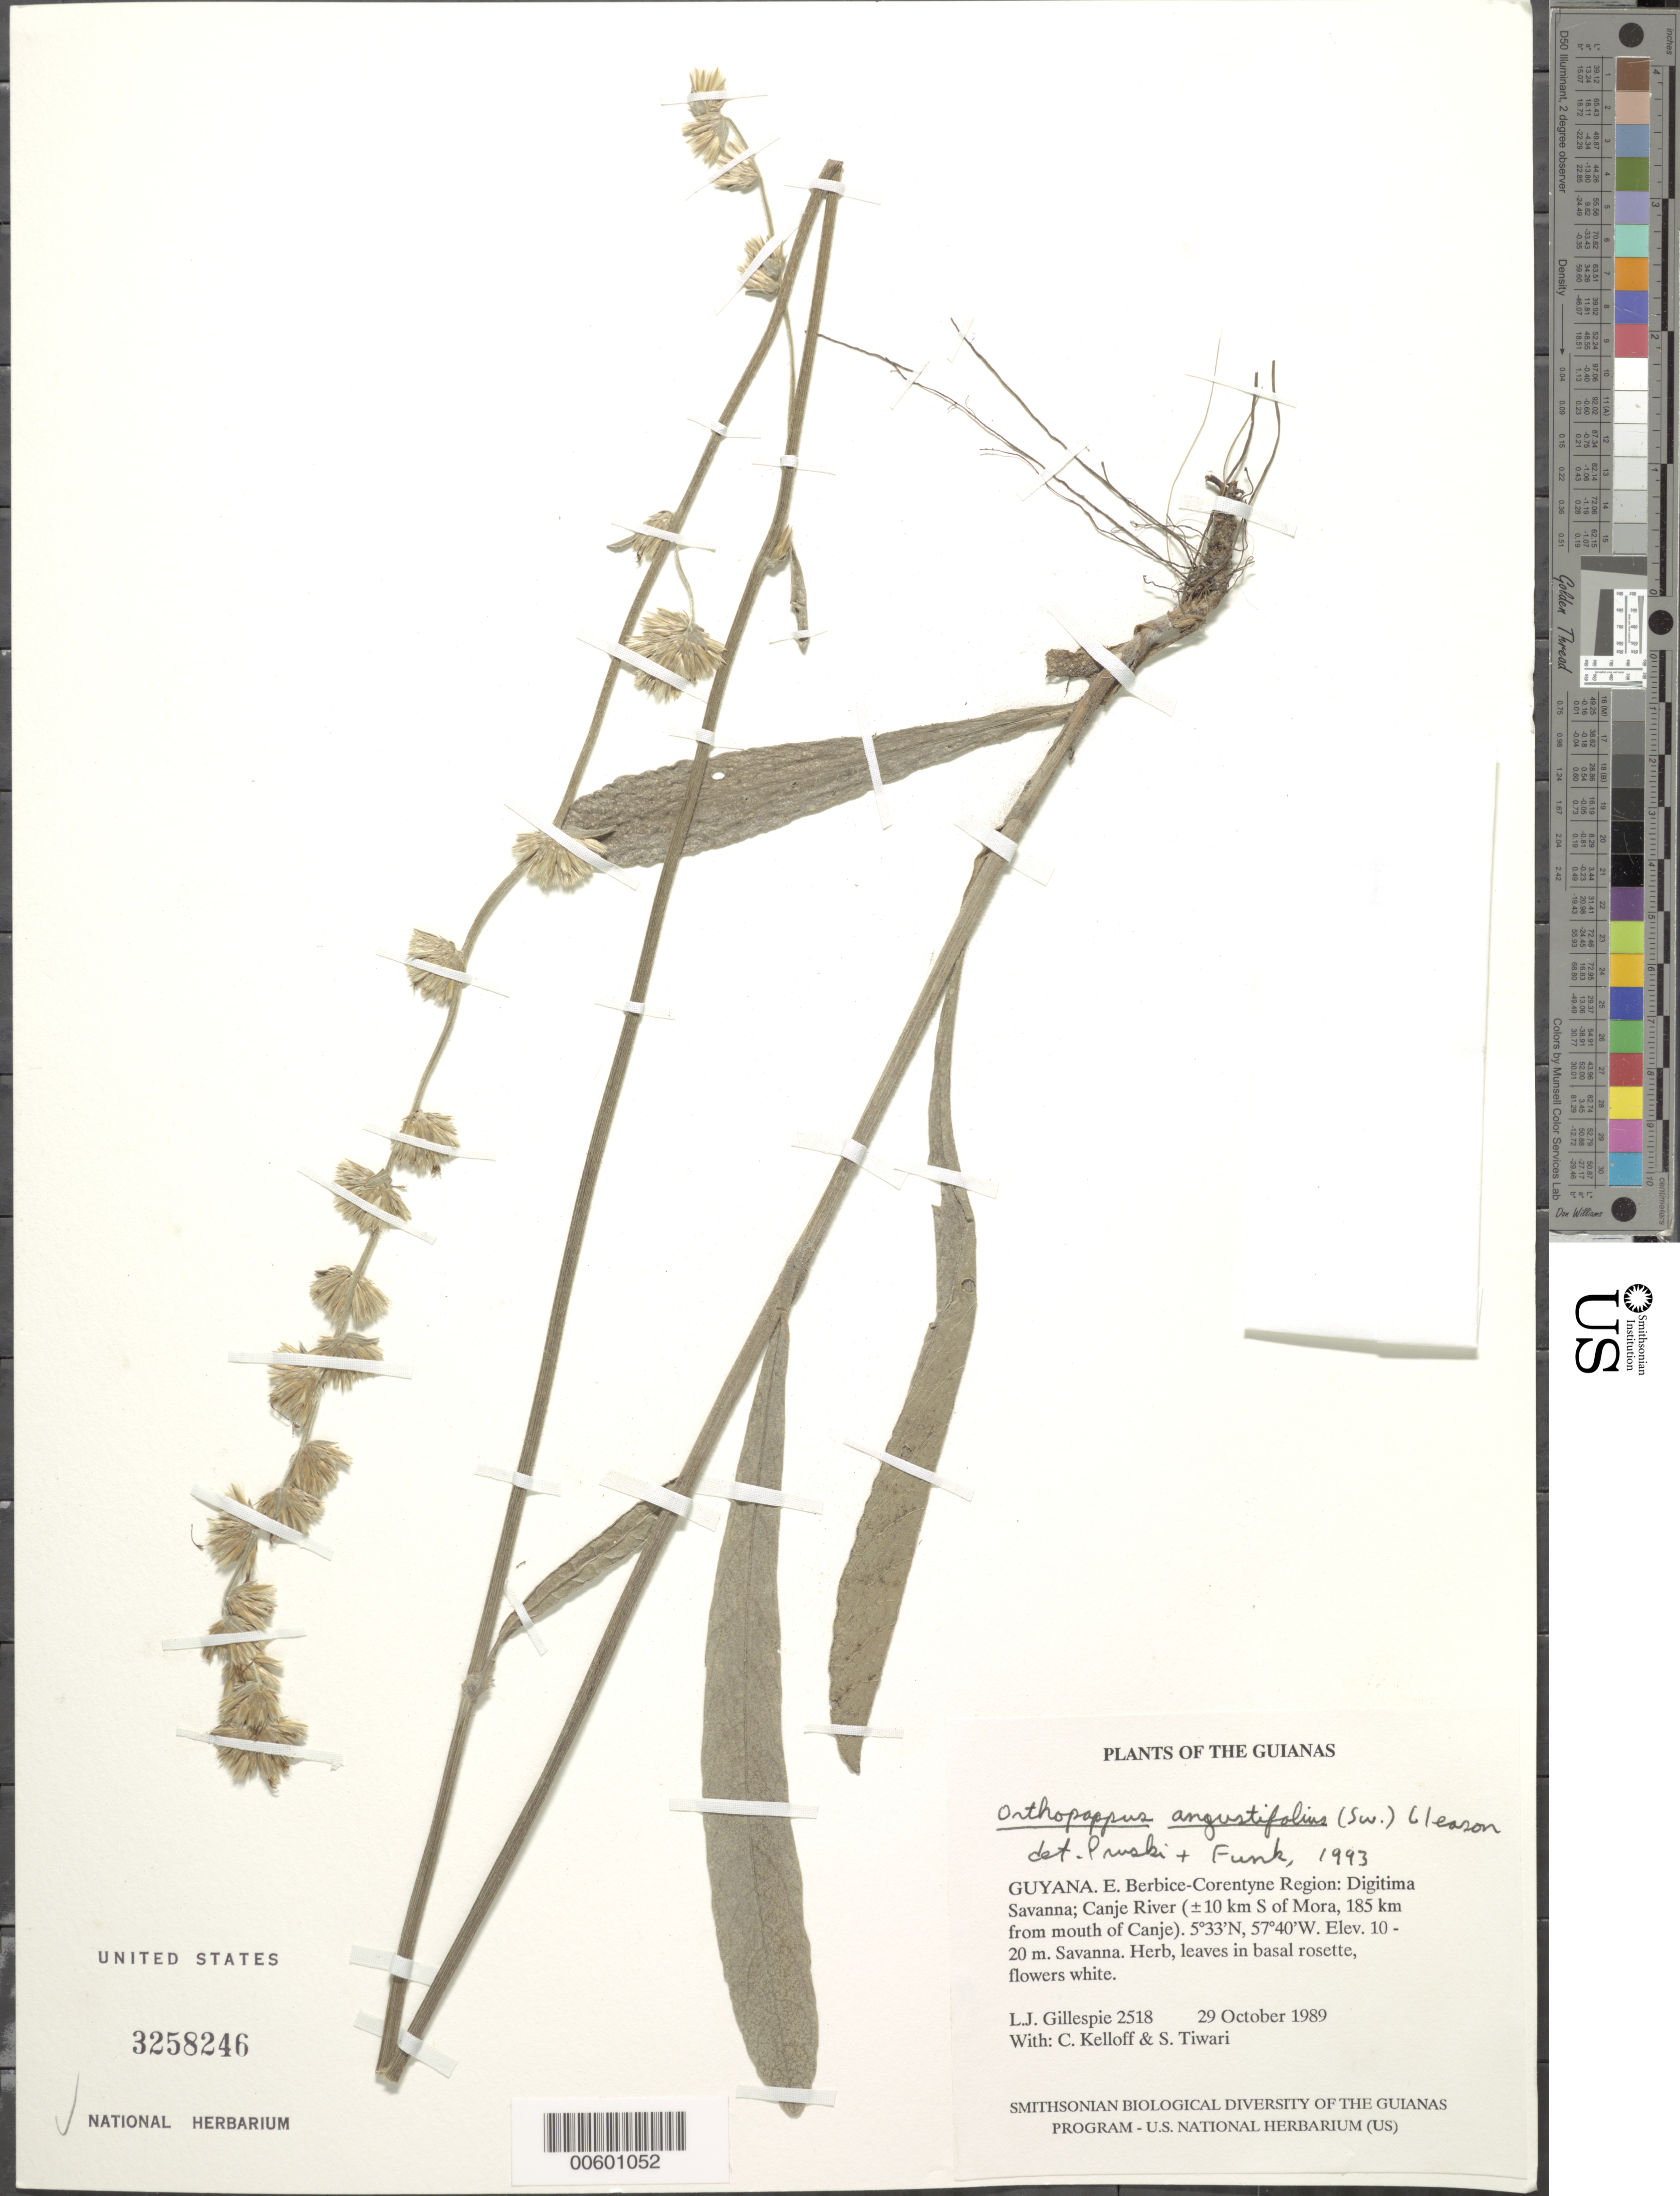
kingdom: Plantae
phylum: Tracheophyta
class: Magnoliopsida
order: Asterales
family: Asteraceae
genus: Orthopappus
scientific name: Orthopappus angustifolius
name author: (Sw.) Gleason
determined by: Pruski, J. F.; Funk, V. A.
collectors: L. J. Gillespie, C. L. Kelloff & S. Tiwari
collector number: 2518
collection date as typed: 30 October 1989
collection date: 1989-10-30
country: Guyana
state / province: E. Berbice-Corentyne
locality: Digitima Savanna, Canje River, ±185 km from mouth of Canje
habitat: Savanna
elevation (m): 10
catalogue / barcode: US 3258246